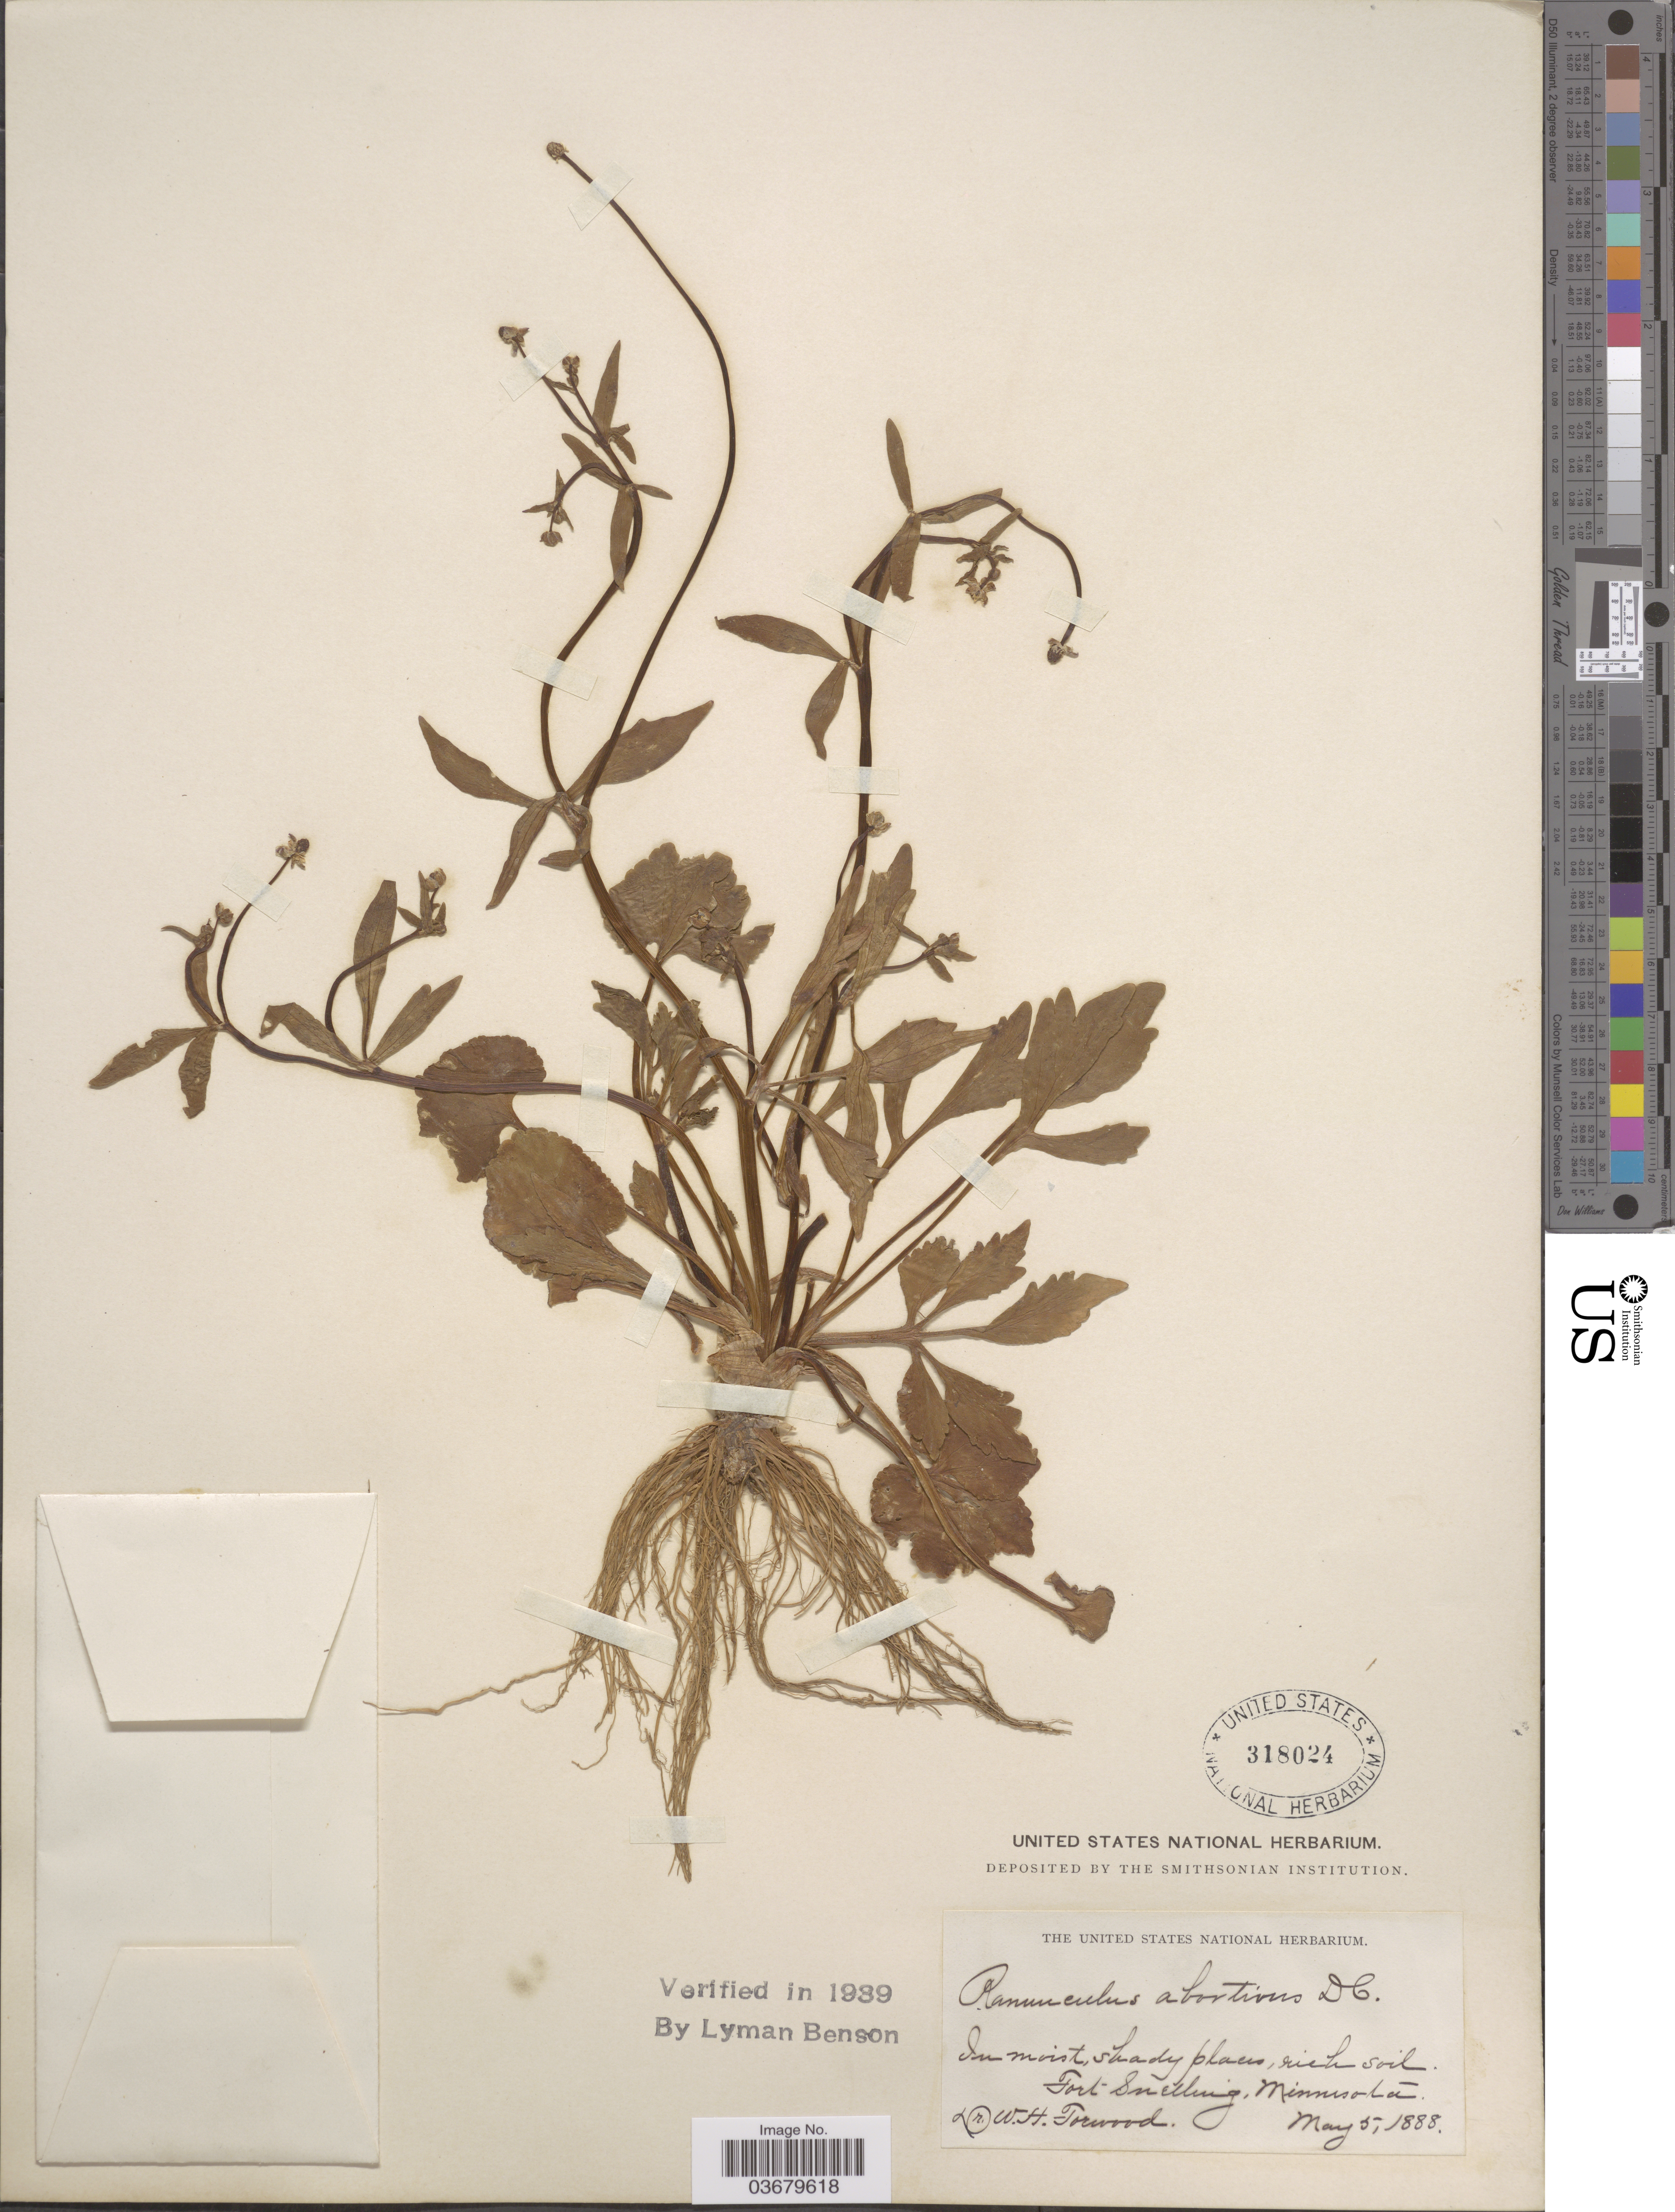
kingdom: Plantae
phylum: Tracheophyta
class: Magnoliopsida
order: Ranunculales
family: Ranunculaceae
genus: Ranunculus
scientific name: Ranunculus abortivus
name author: L.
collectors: W. Forwood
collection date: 1888-05-05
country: United States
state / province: Minnesota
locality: Fort Snelling.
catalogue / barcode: US 318024